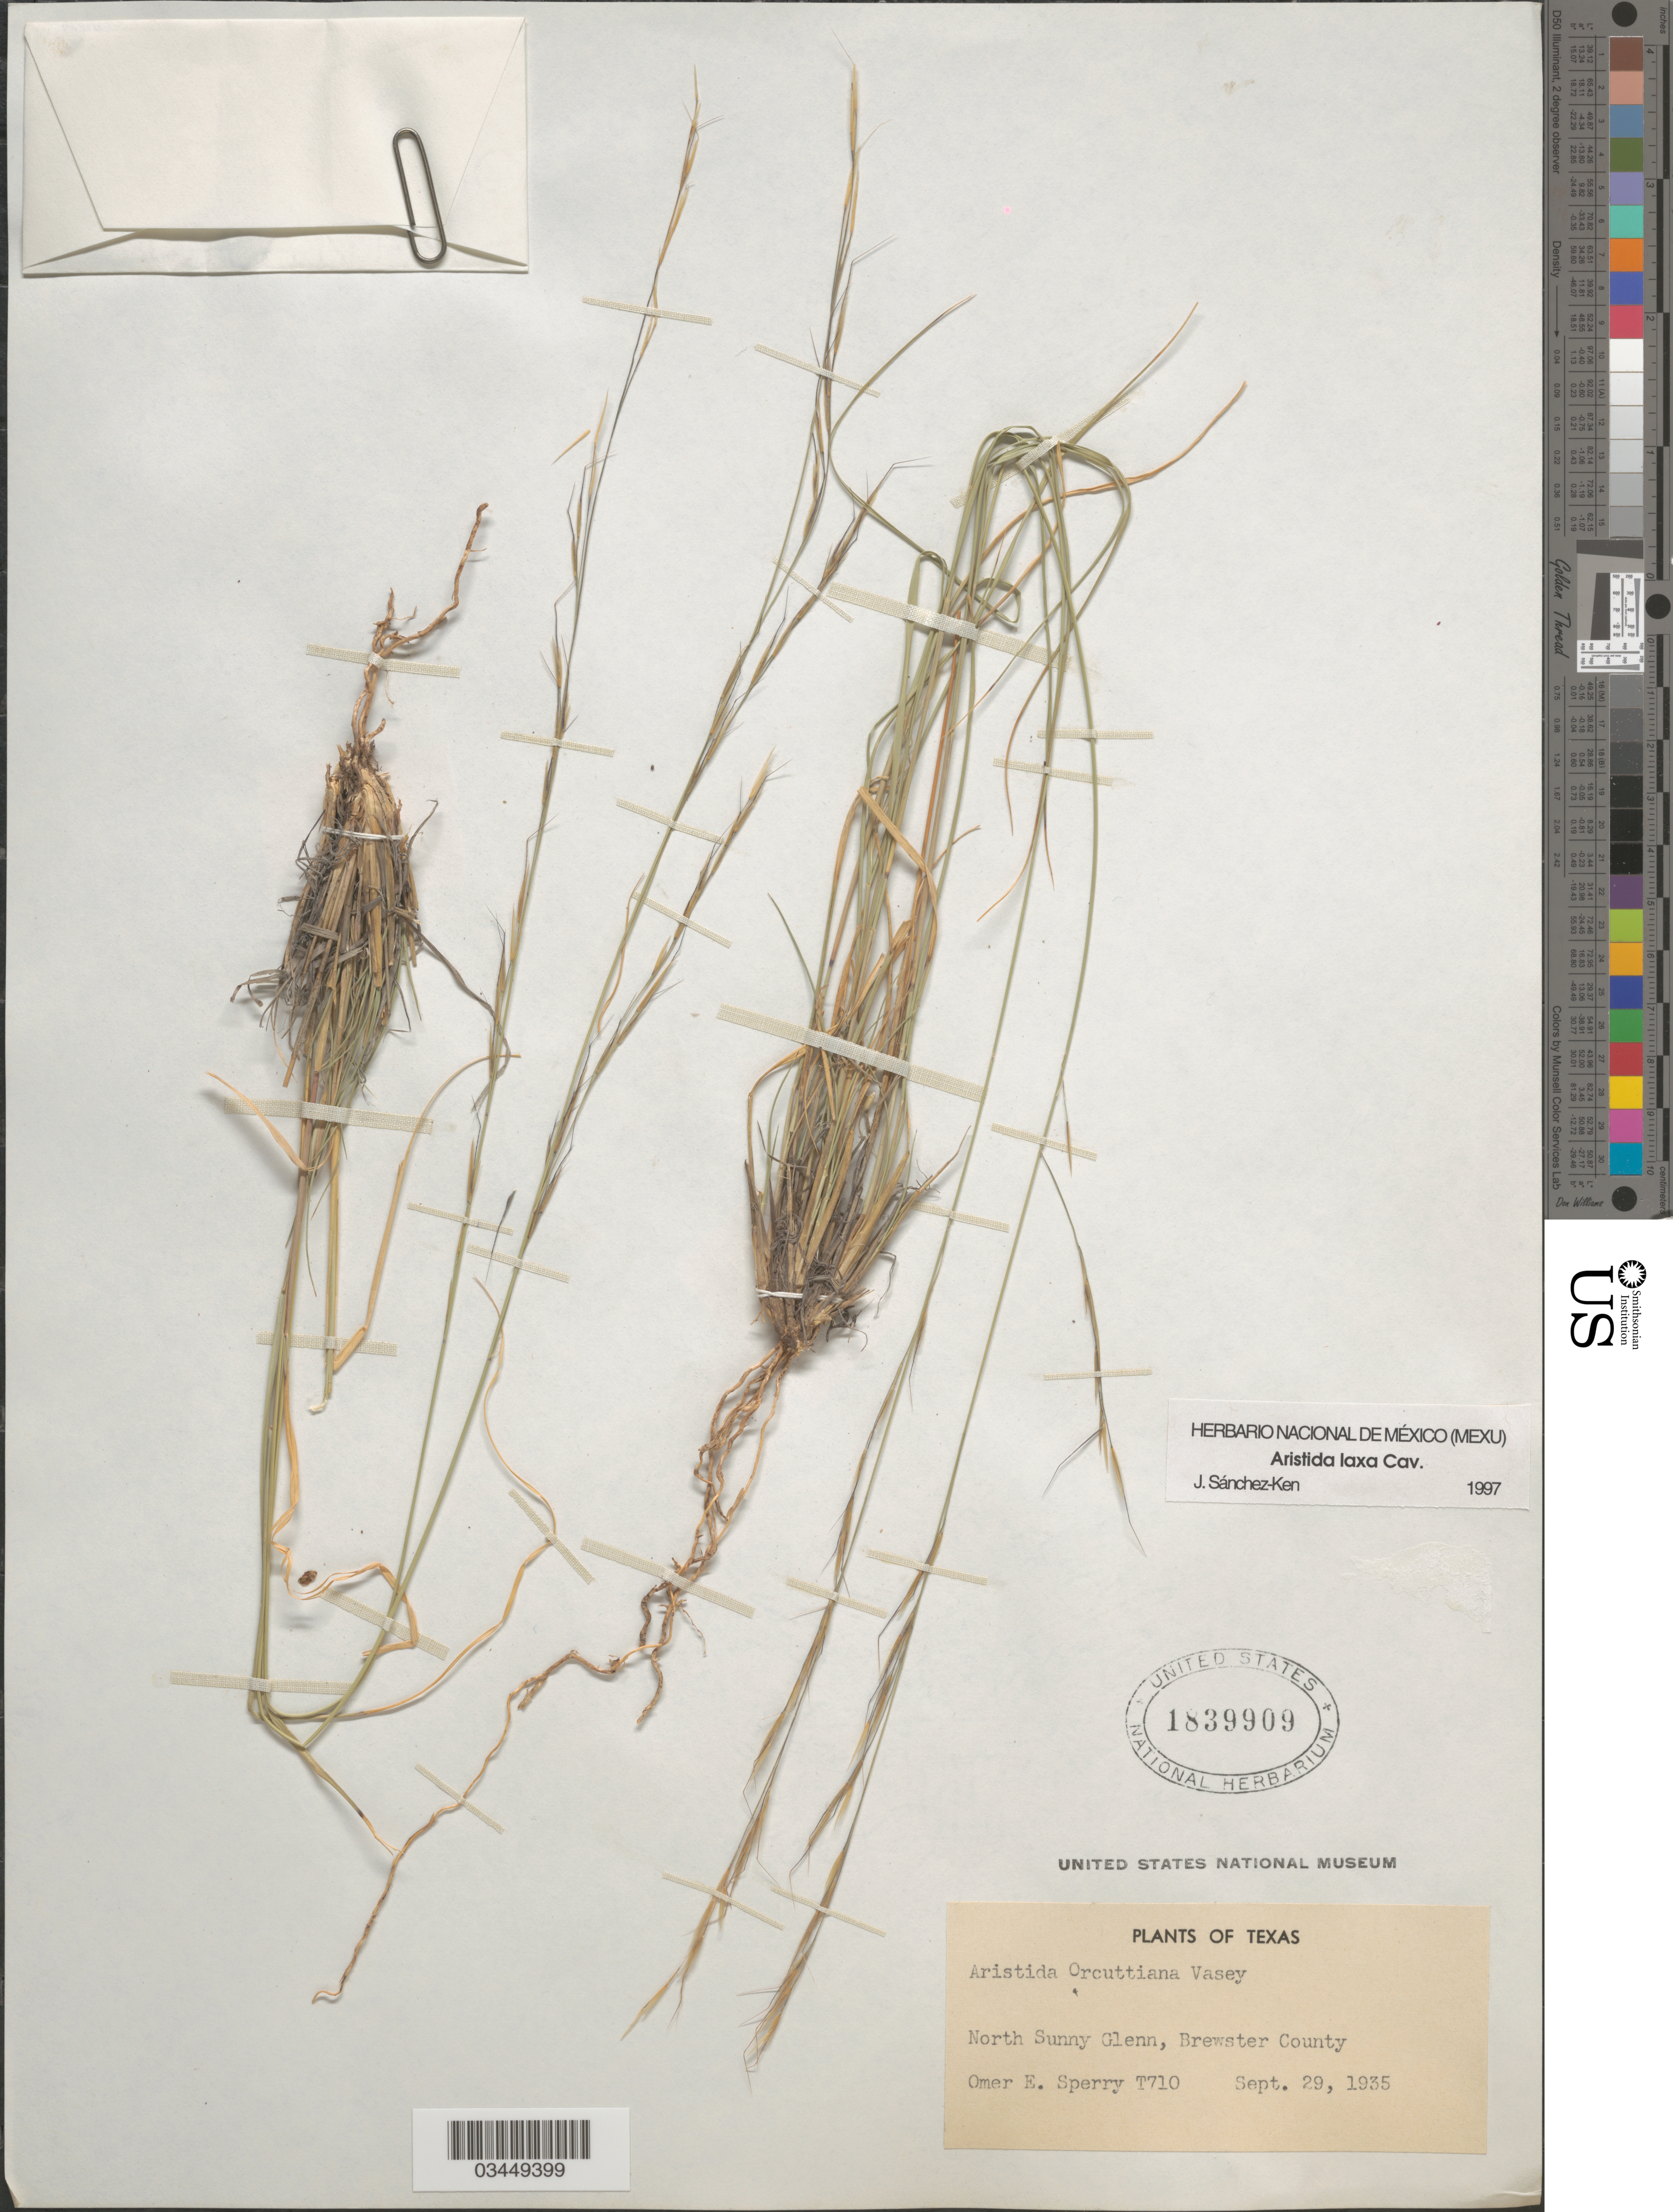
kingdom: Plantae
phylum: Tracheophyta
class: Liliopsida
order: Poales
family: Poaceae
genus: Aristida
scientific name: Aristida laxa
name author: Cav.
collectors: O. E. Sperry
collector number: T710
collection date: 1935-09-29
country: United States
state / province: Texas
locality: North Sunny Glenn, Brewster County.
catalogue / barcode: US 1839909